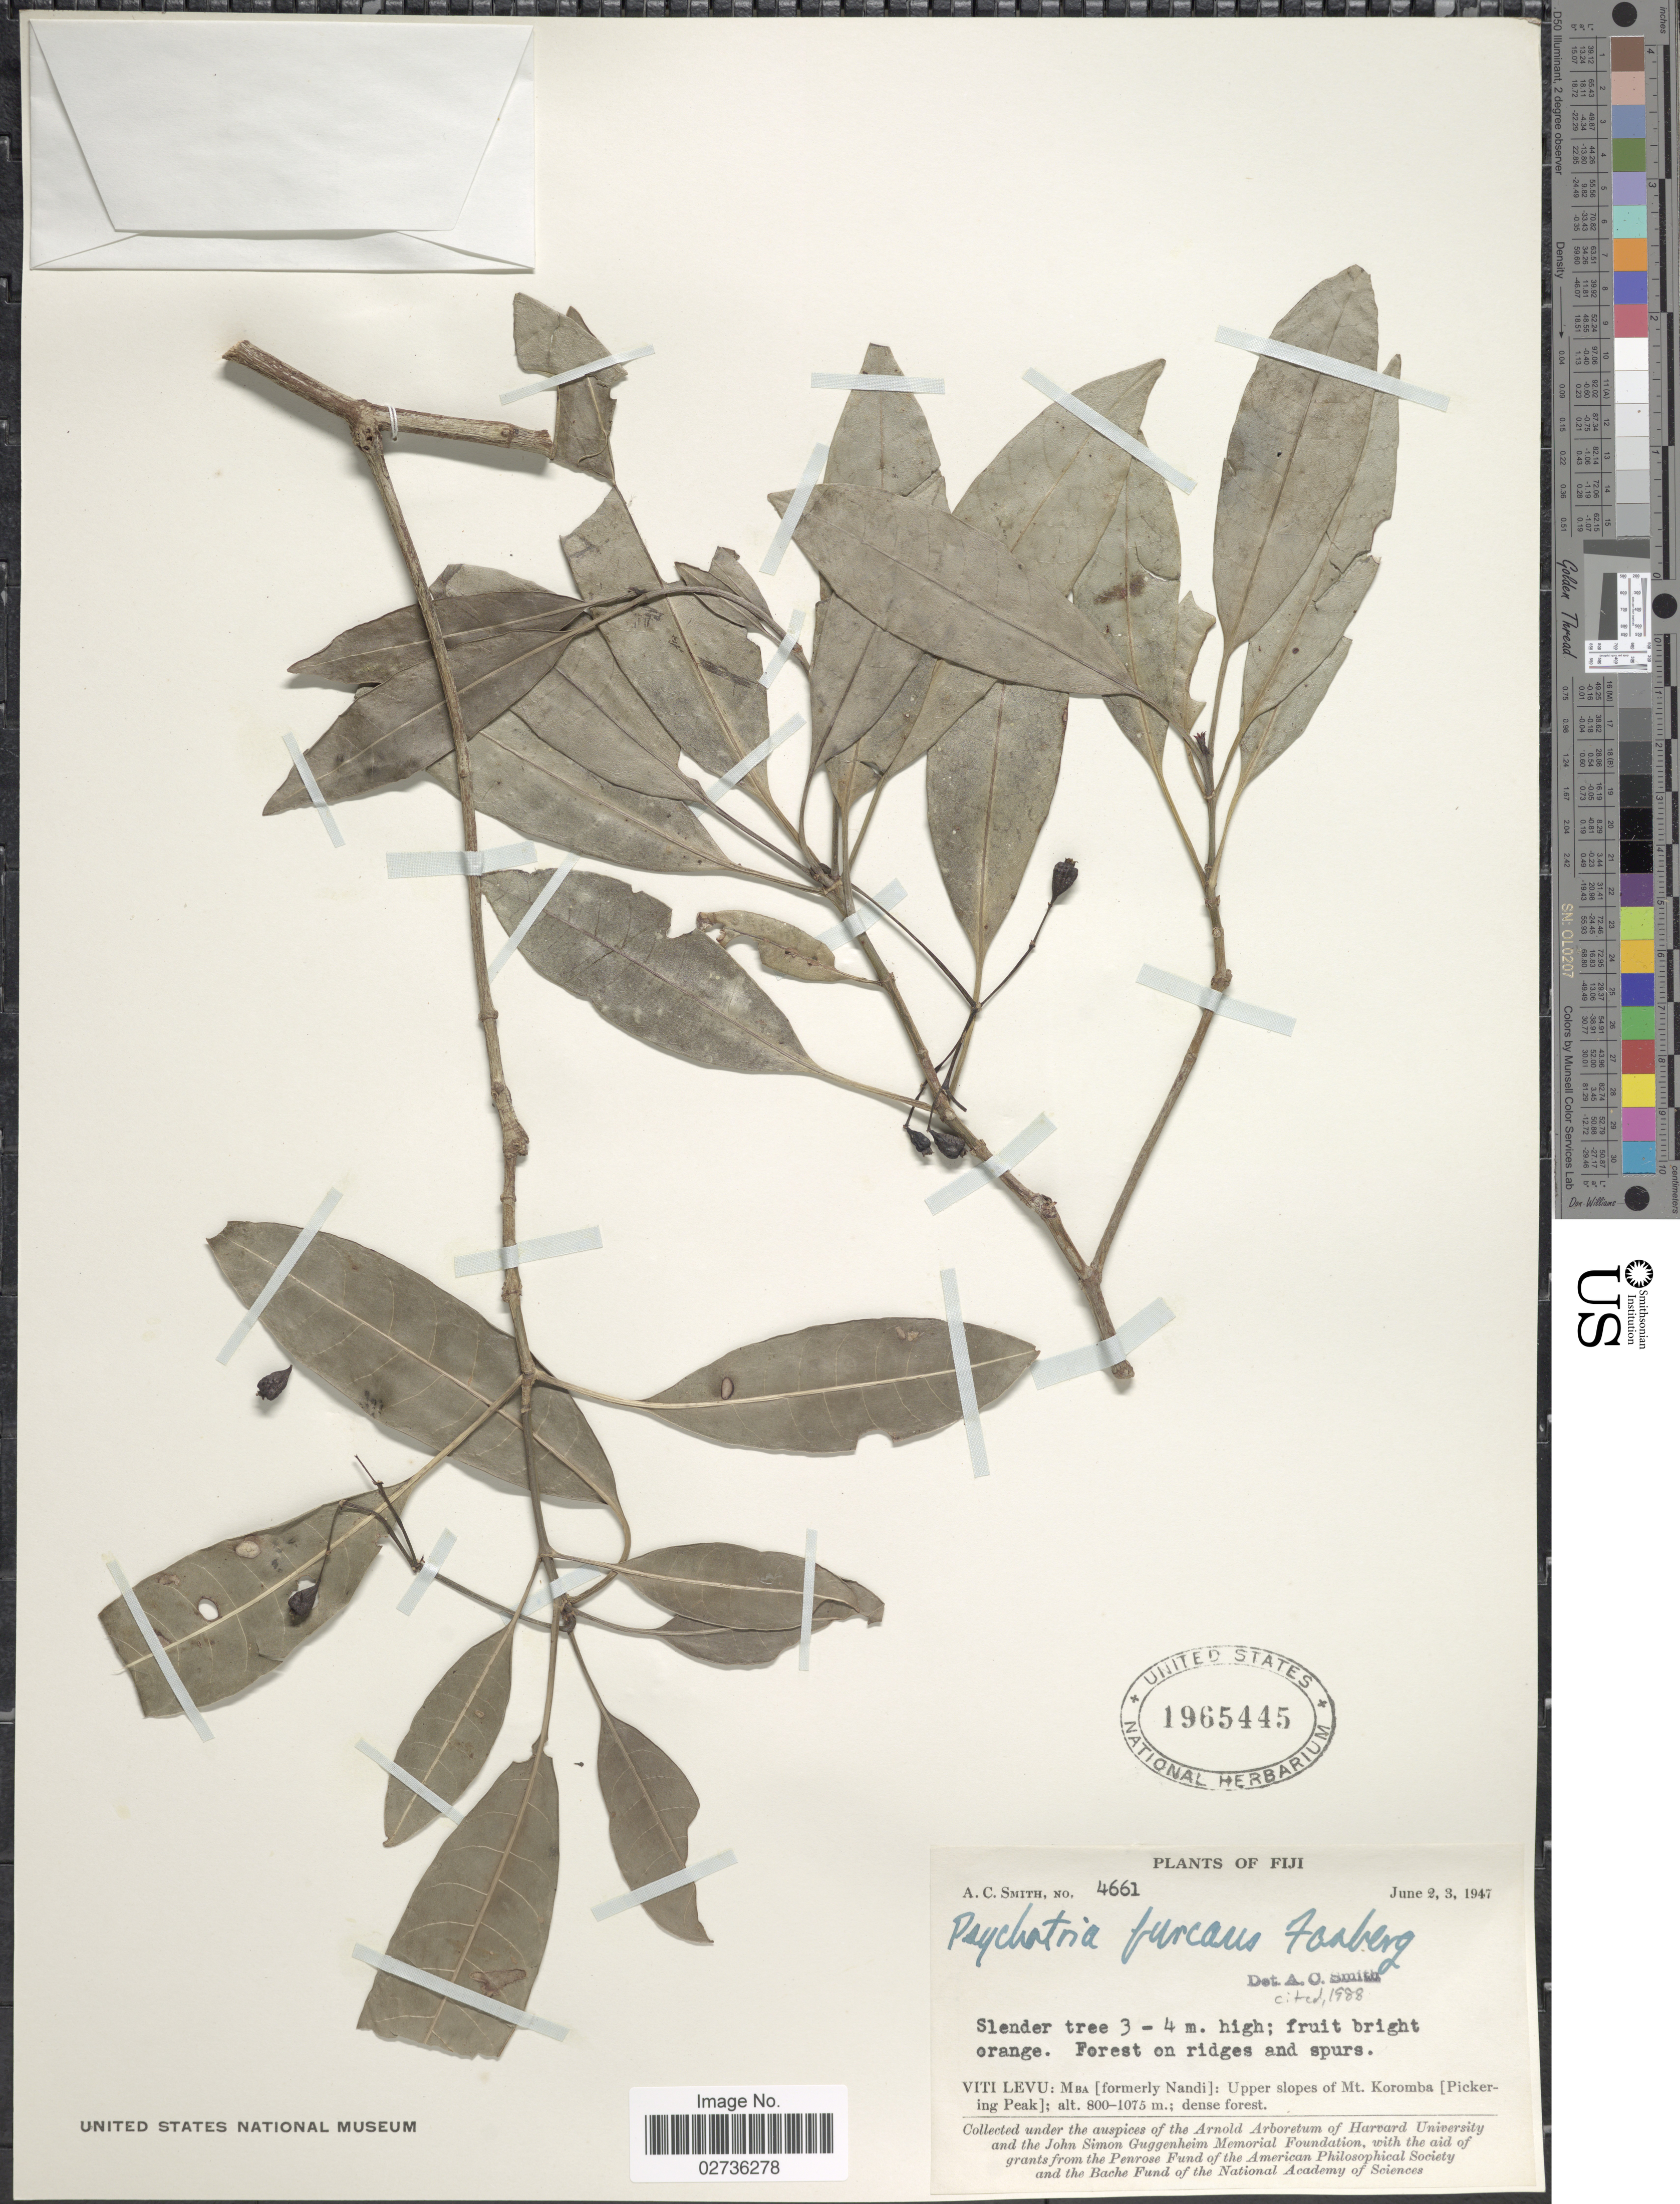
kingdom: Plantae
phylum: Tracheophyta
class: Magnoliopsida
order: Gentianales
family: Rubiaceae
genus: Psychotria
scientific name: Psychotria furcans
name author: Fosberg in A.C. Sm.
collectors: A. C. Smith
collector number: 4661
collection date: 1947-06-02/1947-06-03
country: Fiji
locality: Viti Levu: MBA [formerly Nandi]: Upper slopes of Mt. Koromba [Pickering Peak].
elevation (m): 800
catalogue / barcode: US 1965445